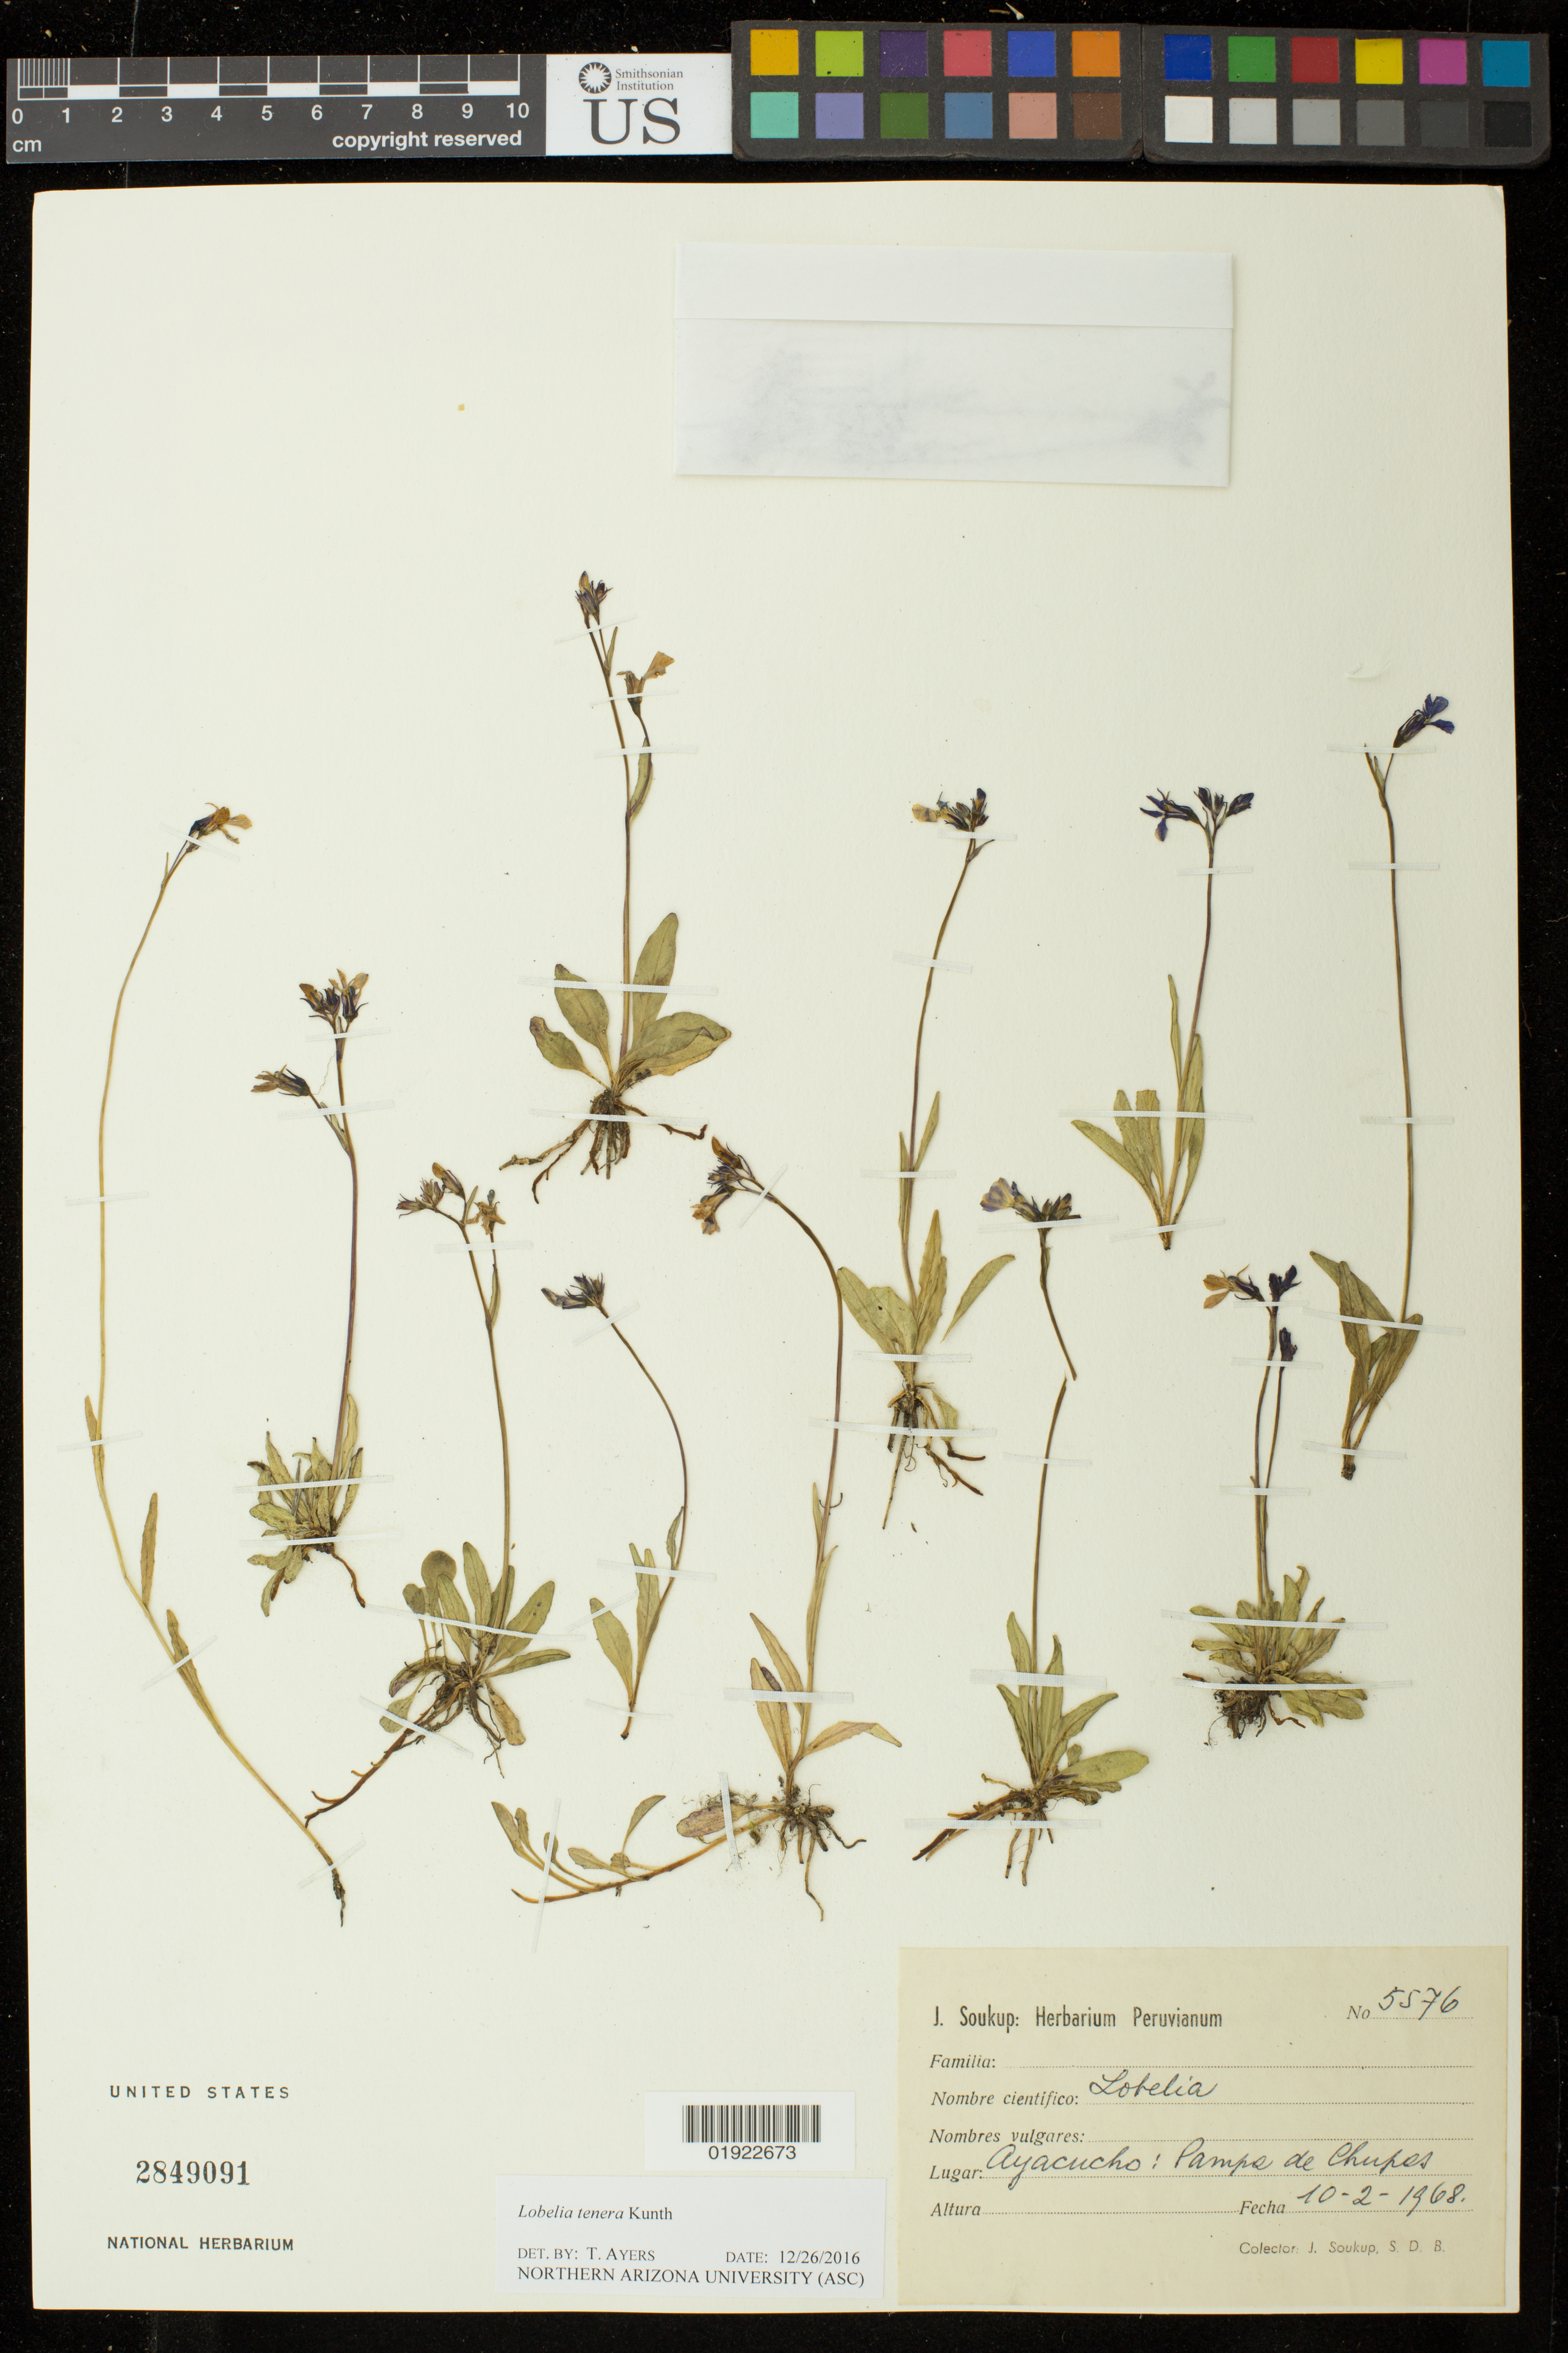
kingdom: Plantae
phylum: Tracheophyta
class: Magnoliopsida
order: Asterales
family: Campanulaceae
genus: Lobelia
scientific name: Lobelia tenera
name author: Kunth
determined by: Ayers, Tina J.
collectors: J. J. Soukup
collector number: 5576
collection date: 1968-02-10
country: Peru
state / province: Ayacucho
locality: Pampa de Chupes.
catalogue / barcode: US 2849091